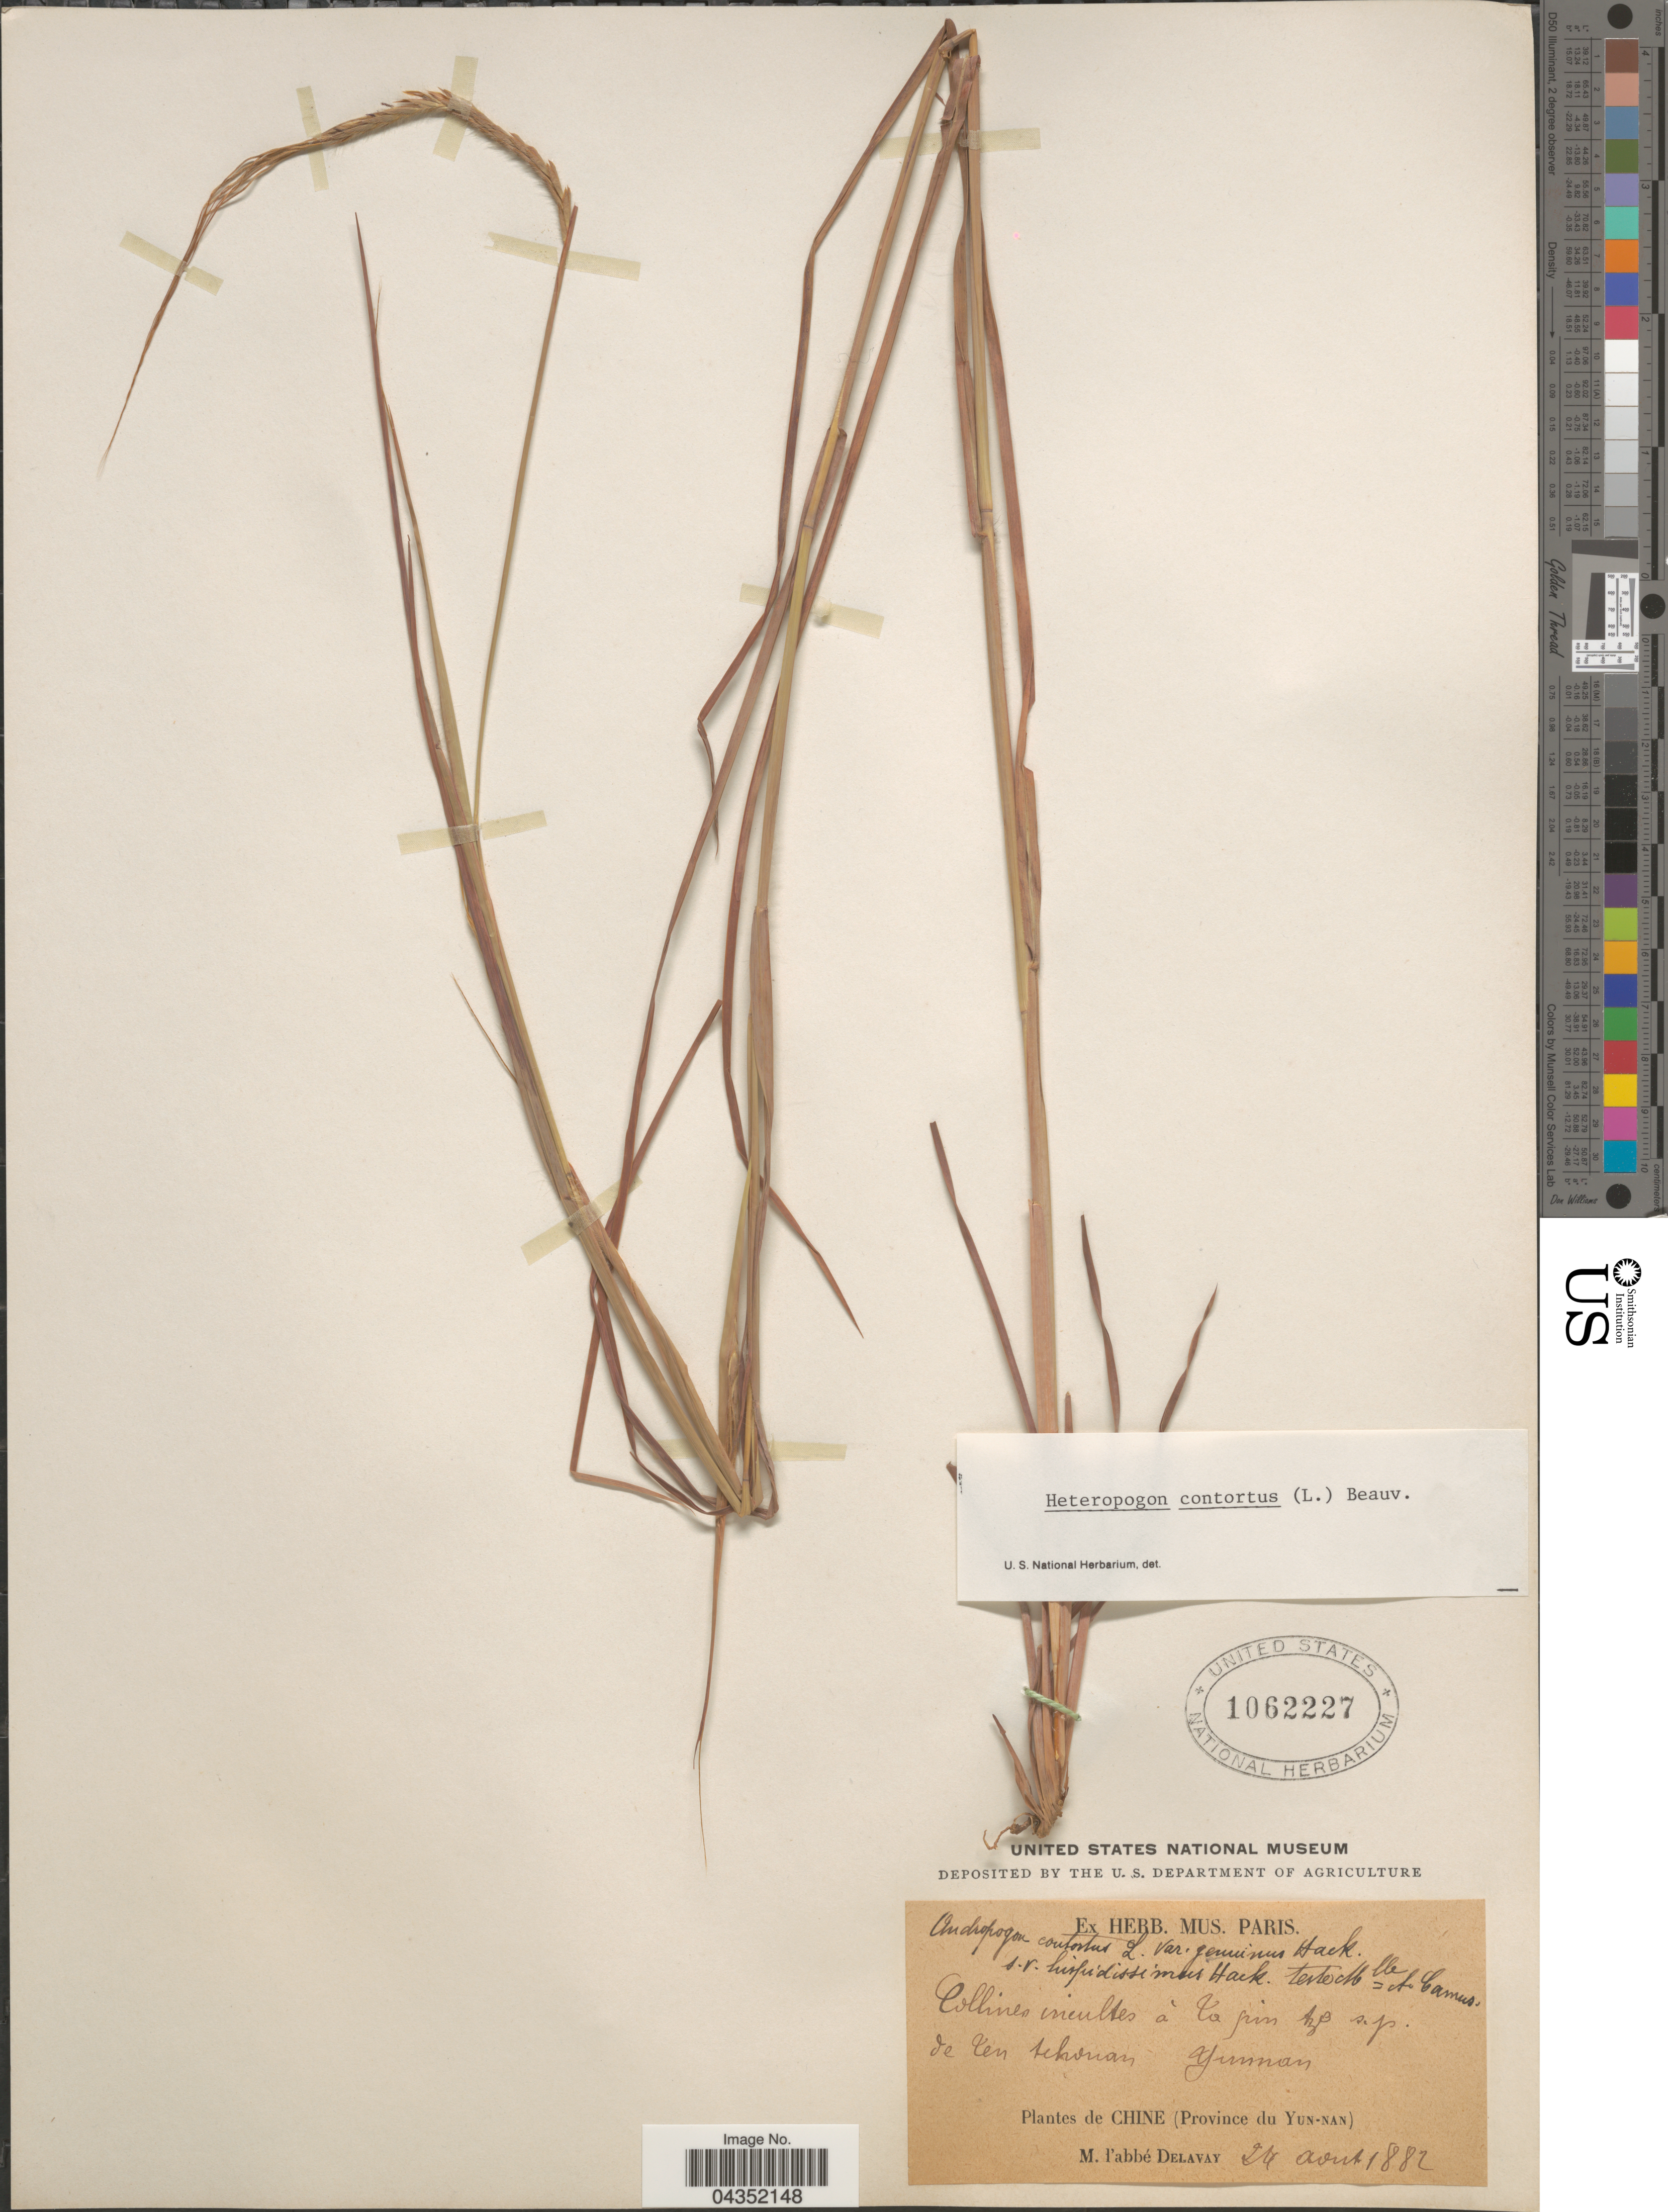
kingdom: Plantae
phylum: Tracheophyta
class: Liliopsida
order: Poales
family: Poaceae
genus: Heteropogon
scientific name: Heteropogon contortus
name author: (L.) P. Beauv. ex Roem. & Schult.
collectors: P. Delavay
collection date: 1882-08-24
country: China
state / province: Yunnan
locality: Collines incultes à Ta pin tze [illegible text] de ten tchouan Yunnan. Chine (Province du Yun-nan).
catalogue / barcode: US 1062227